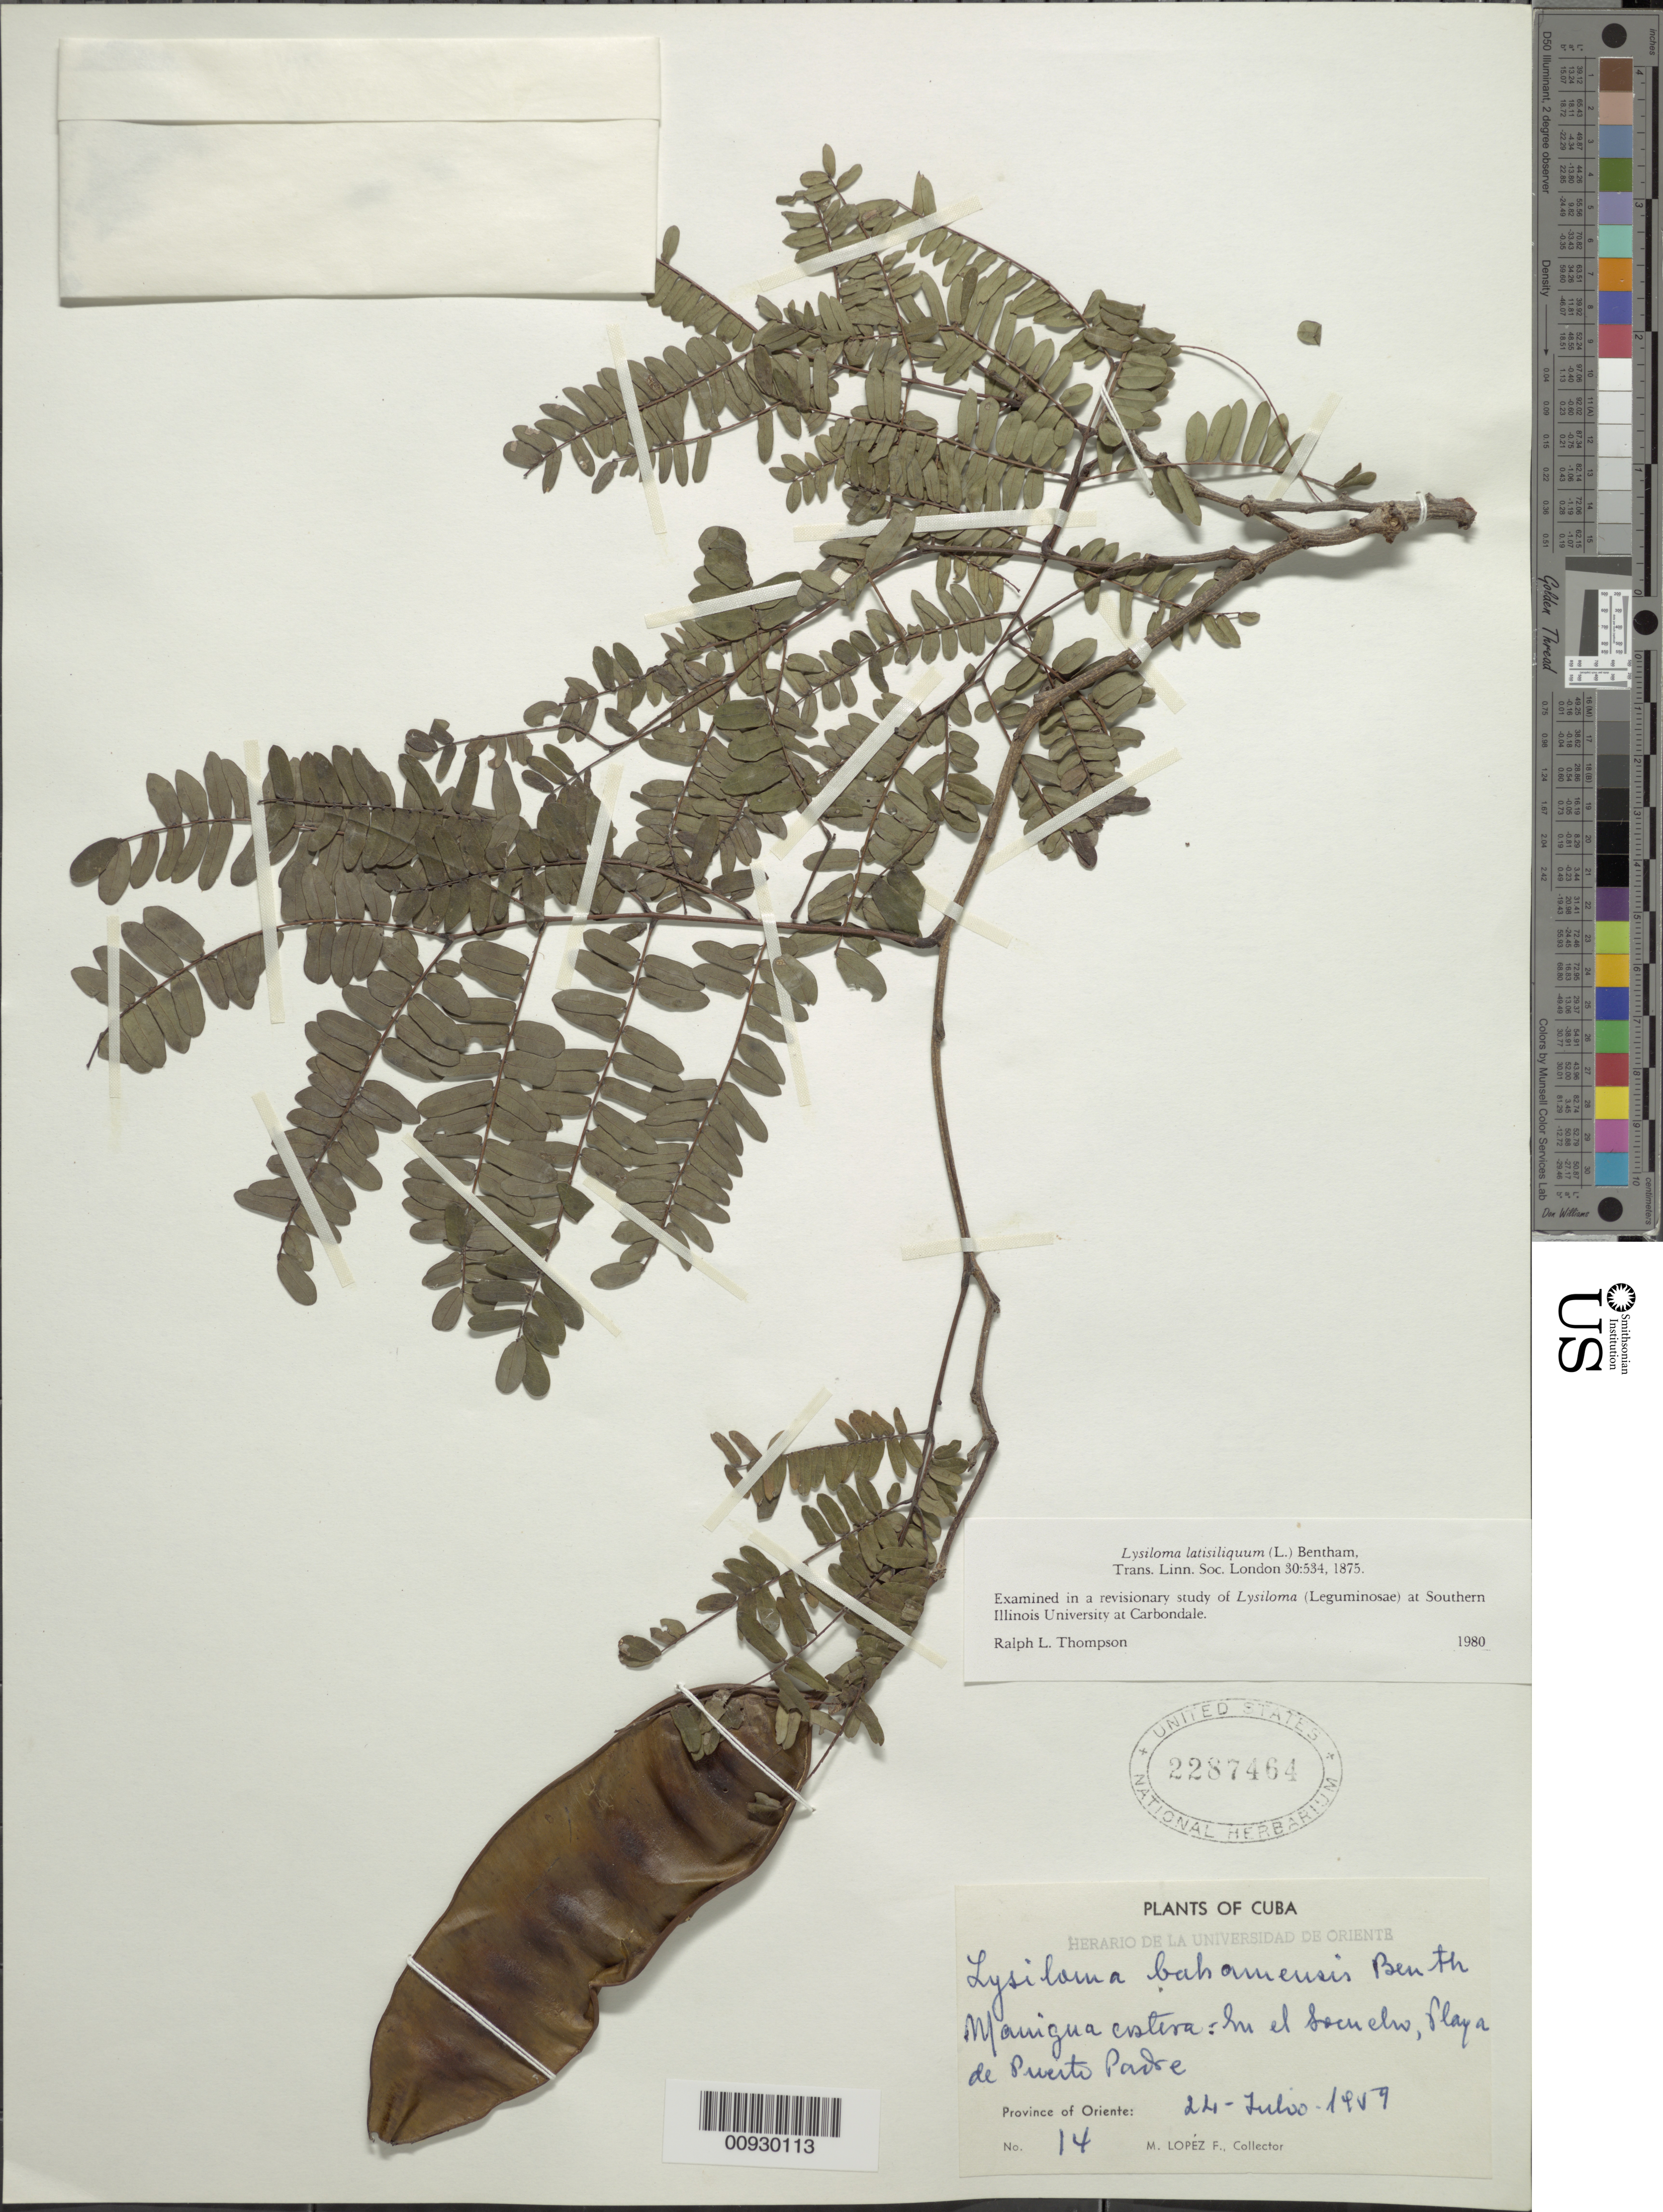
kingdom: Plantae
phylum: Tracheophyta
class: Magnoliopsida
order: Fabales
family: Fabaceae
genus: Lysiloma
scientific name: Lysiloma latisiliquum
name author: (L.) Benth.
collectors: M. López Figueiras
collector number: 14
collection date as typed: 24 Jul 1959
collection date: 1959-07-24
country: Cuba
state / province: Oriente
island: Cuba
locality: Playa Peurto Padre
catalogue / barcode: US 2287464